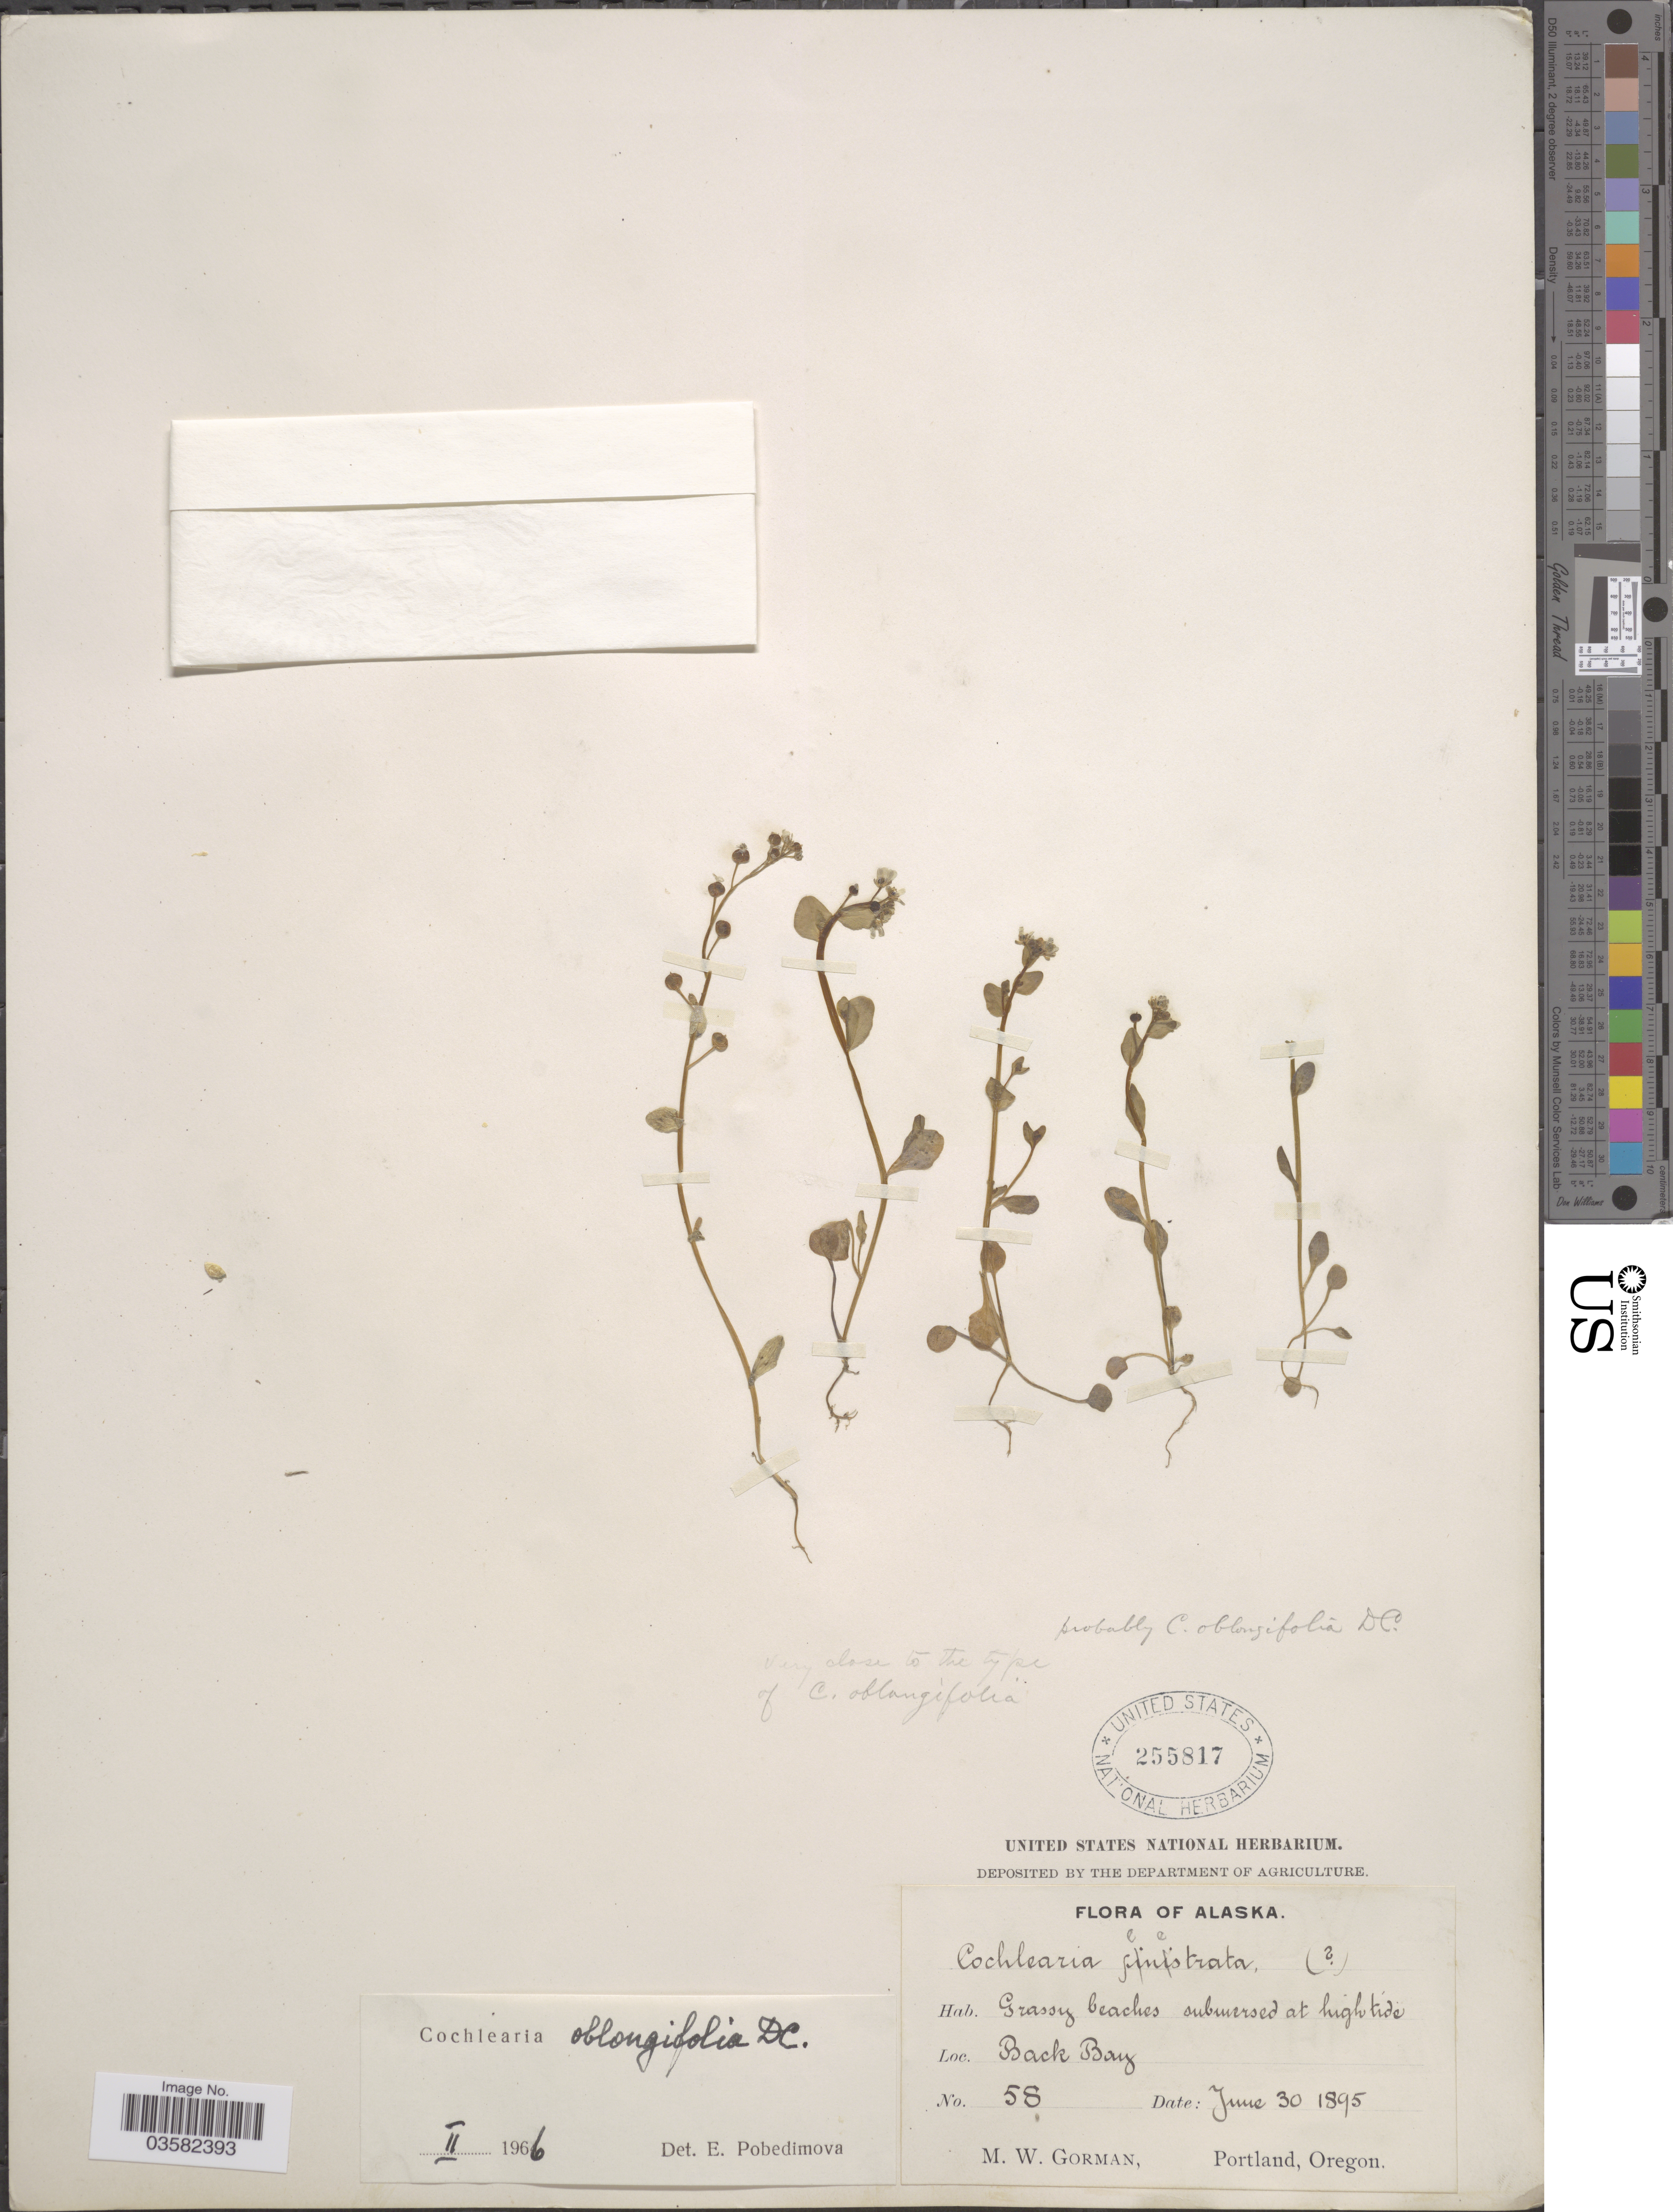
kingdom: Plantae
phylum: Tracheophyta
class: Magnoliopsida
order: Brassicales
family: Brassicaceae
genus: Cochlearia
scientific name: Cochlearia oblongifolia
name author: DC.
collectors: M. W. Gorman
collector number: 58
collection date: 1895-06-30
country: United States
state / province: Alaska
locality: Back Bay.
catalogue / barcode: US 255817